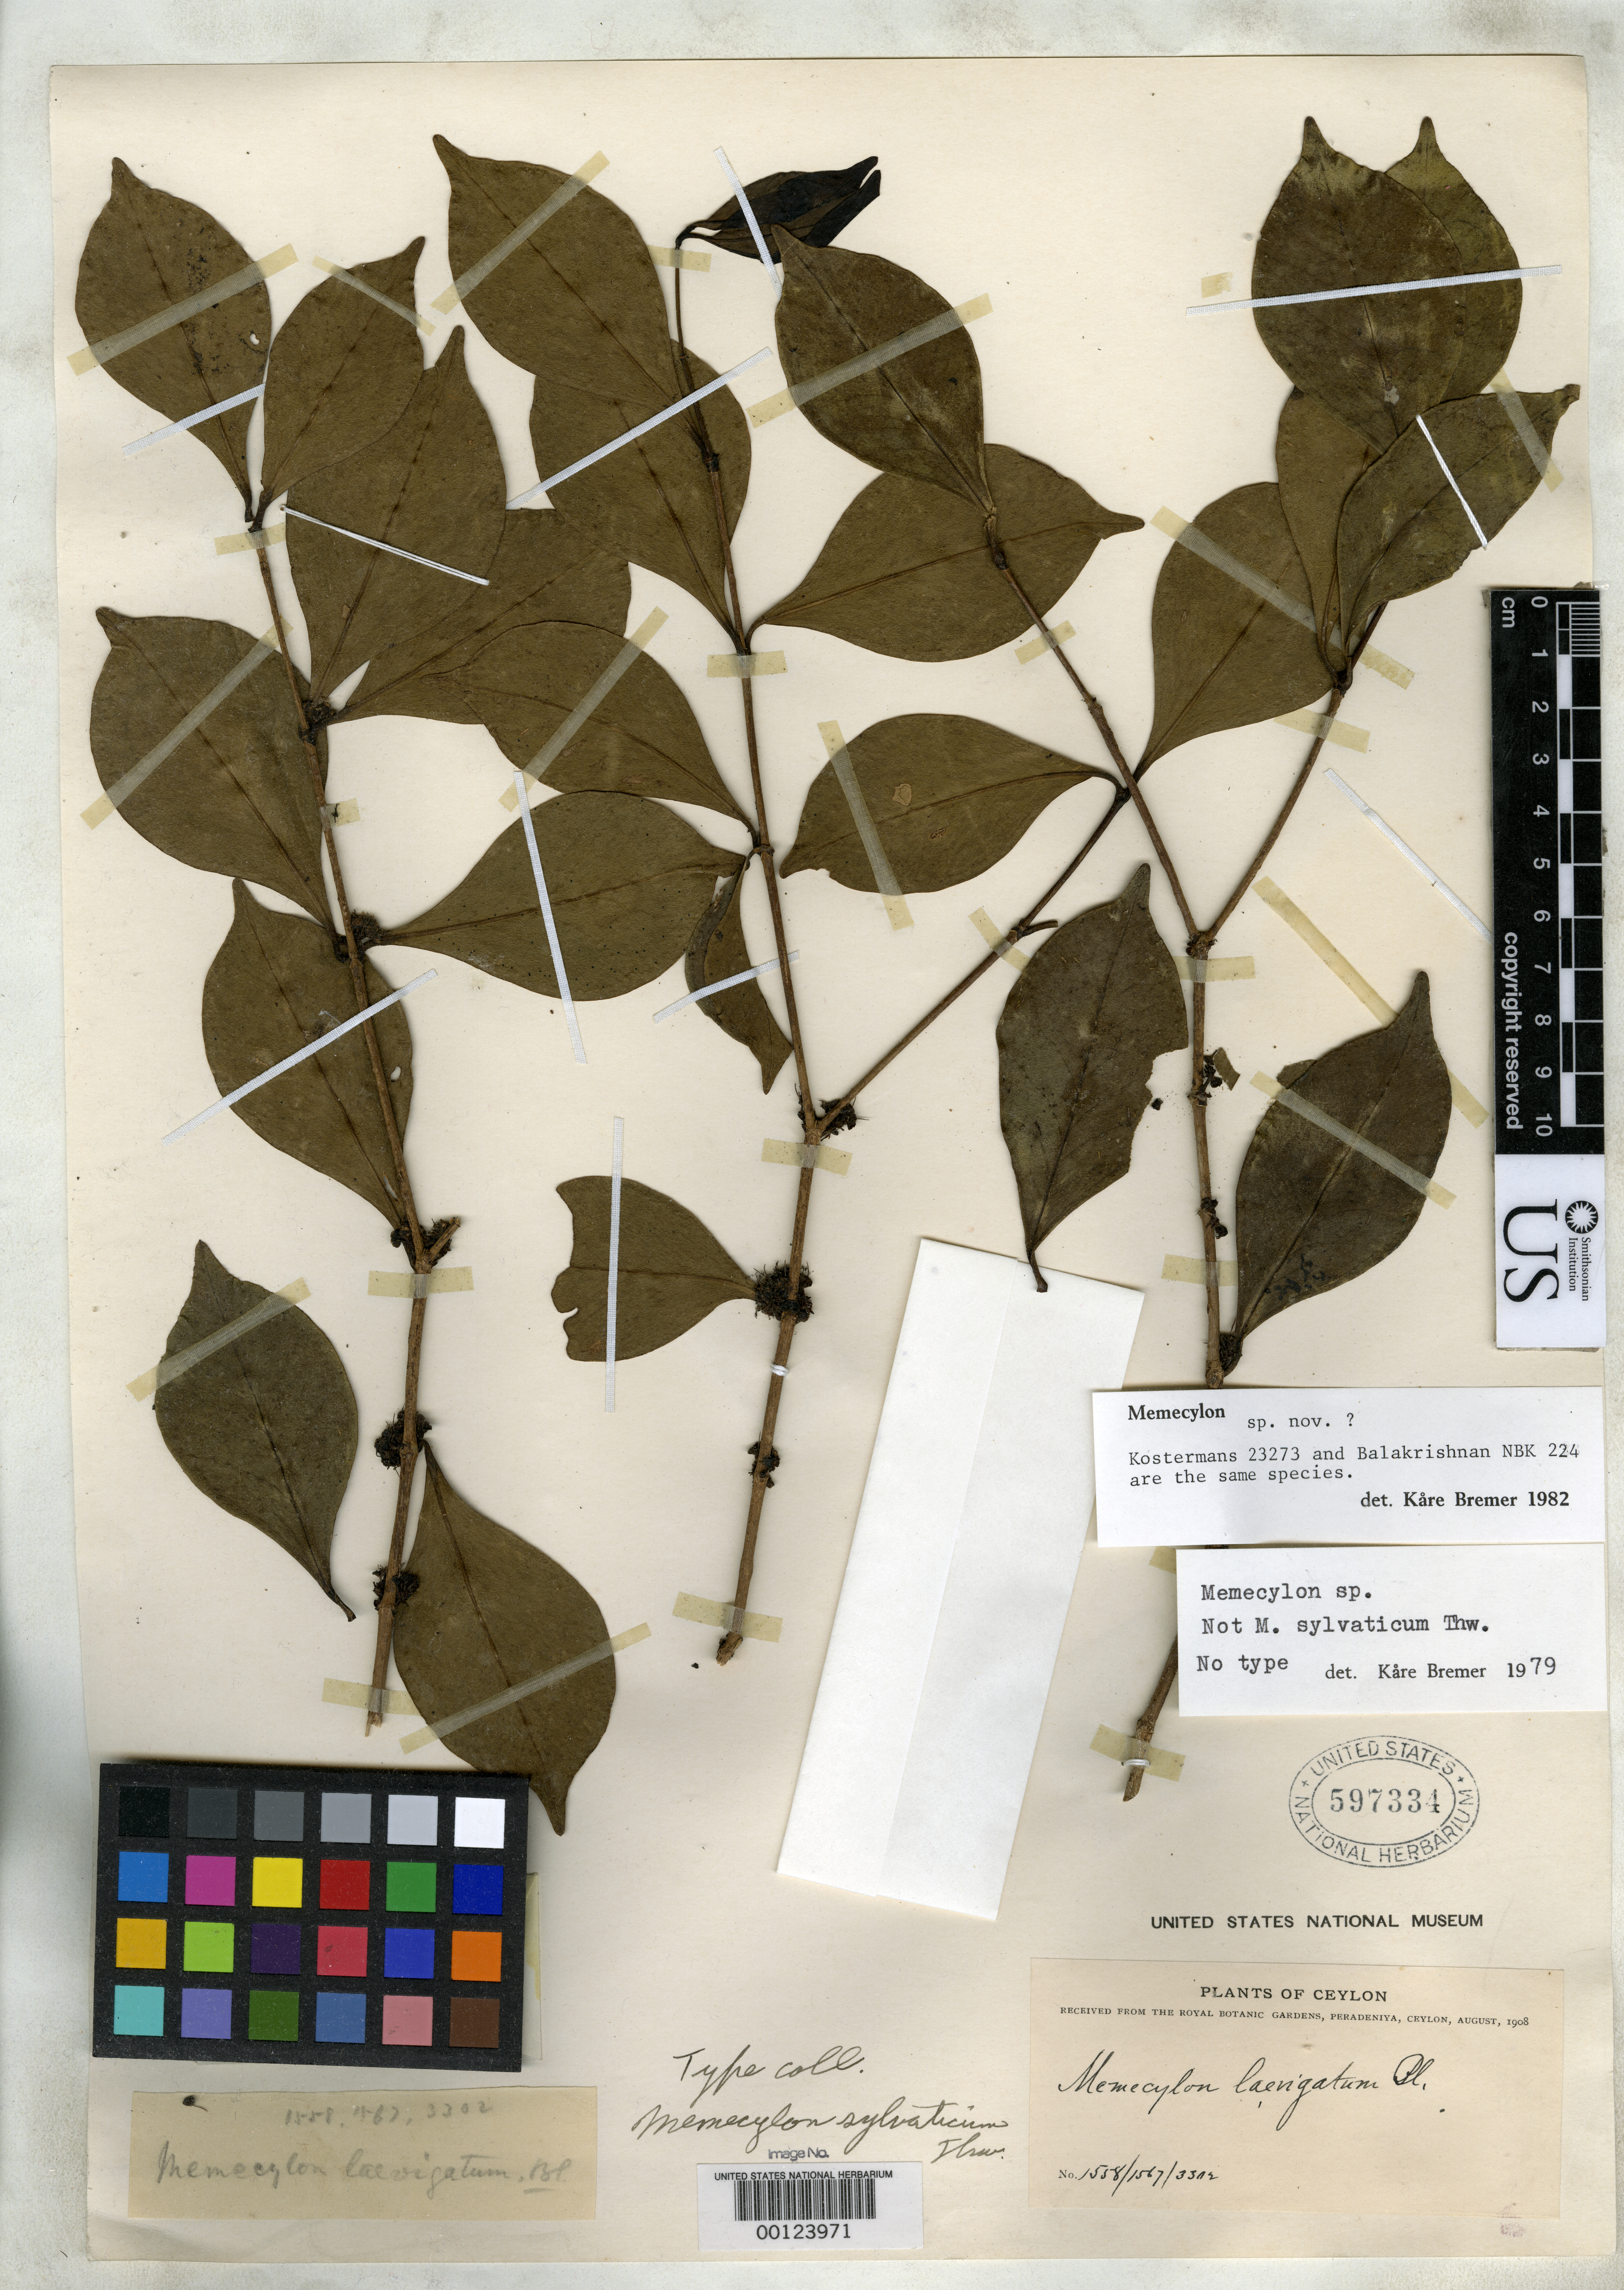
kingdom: Plantae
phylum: Tracheophyta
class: Magnoliopsida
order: Myrtales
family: Melastomataceae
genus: Memecylon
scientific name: Memecylon sylvaticum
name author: Thwaites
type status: Isosyntype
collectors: G. H. K. Thwaites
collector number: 1558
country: Sri Lanka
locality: "Ceylon"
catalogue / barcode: US 597334